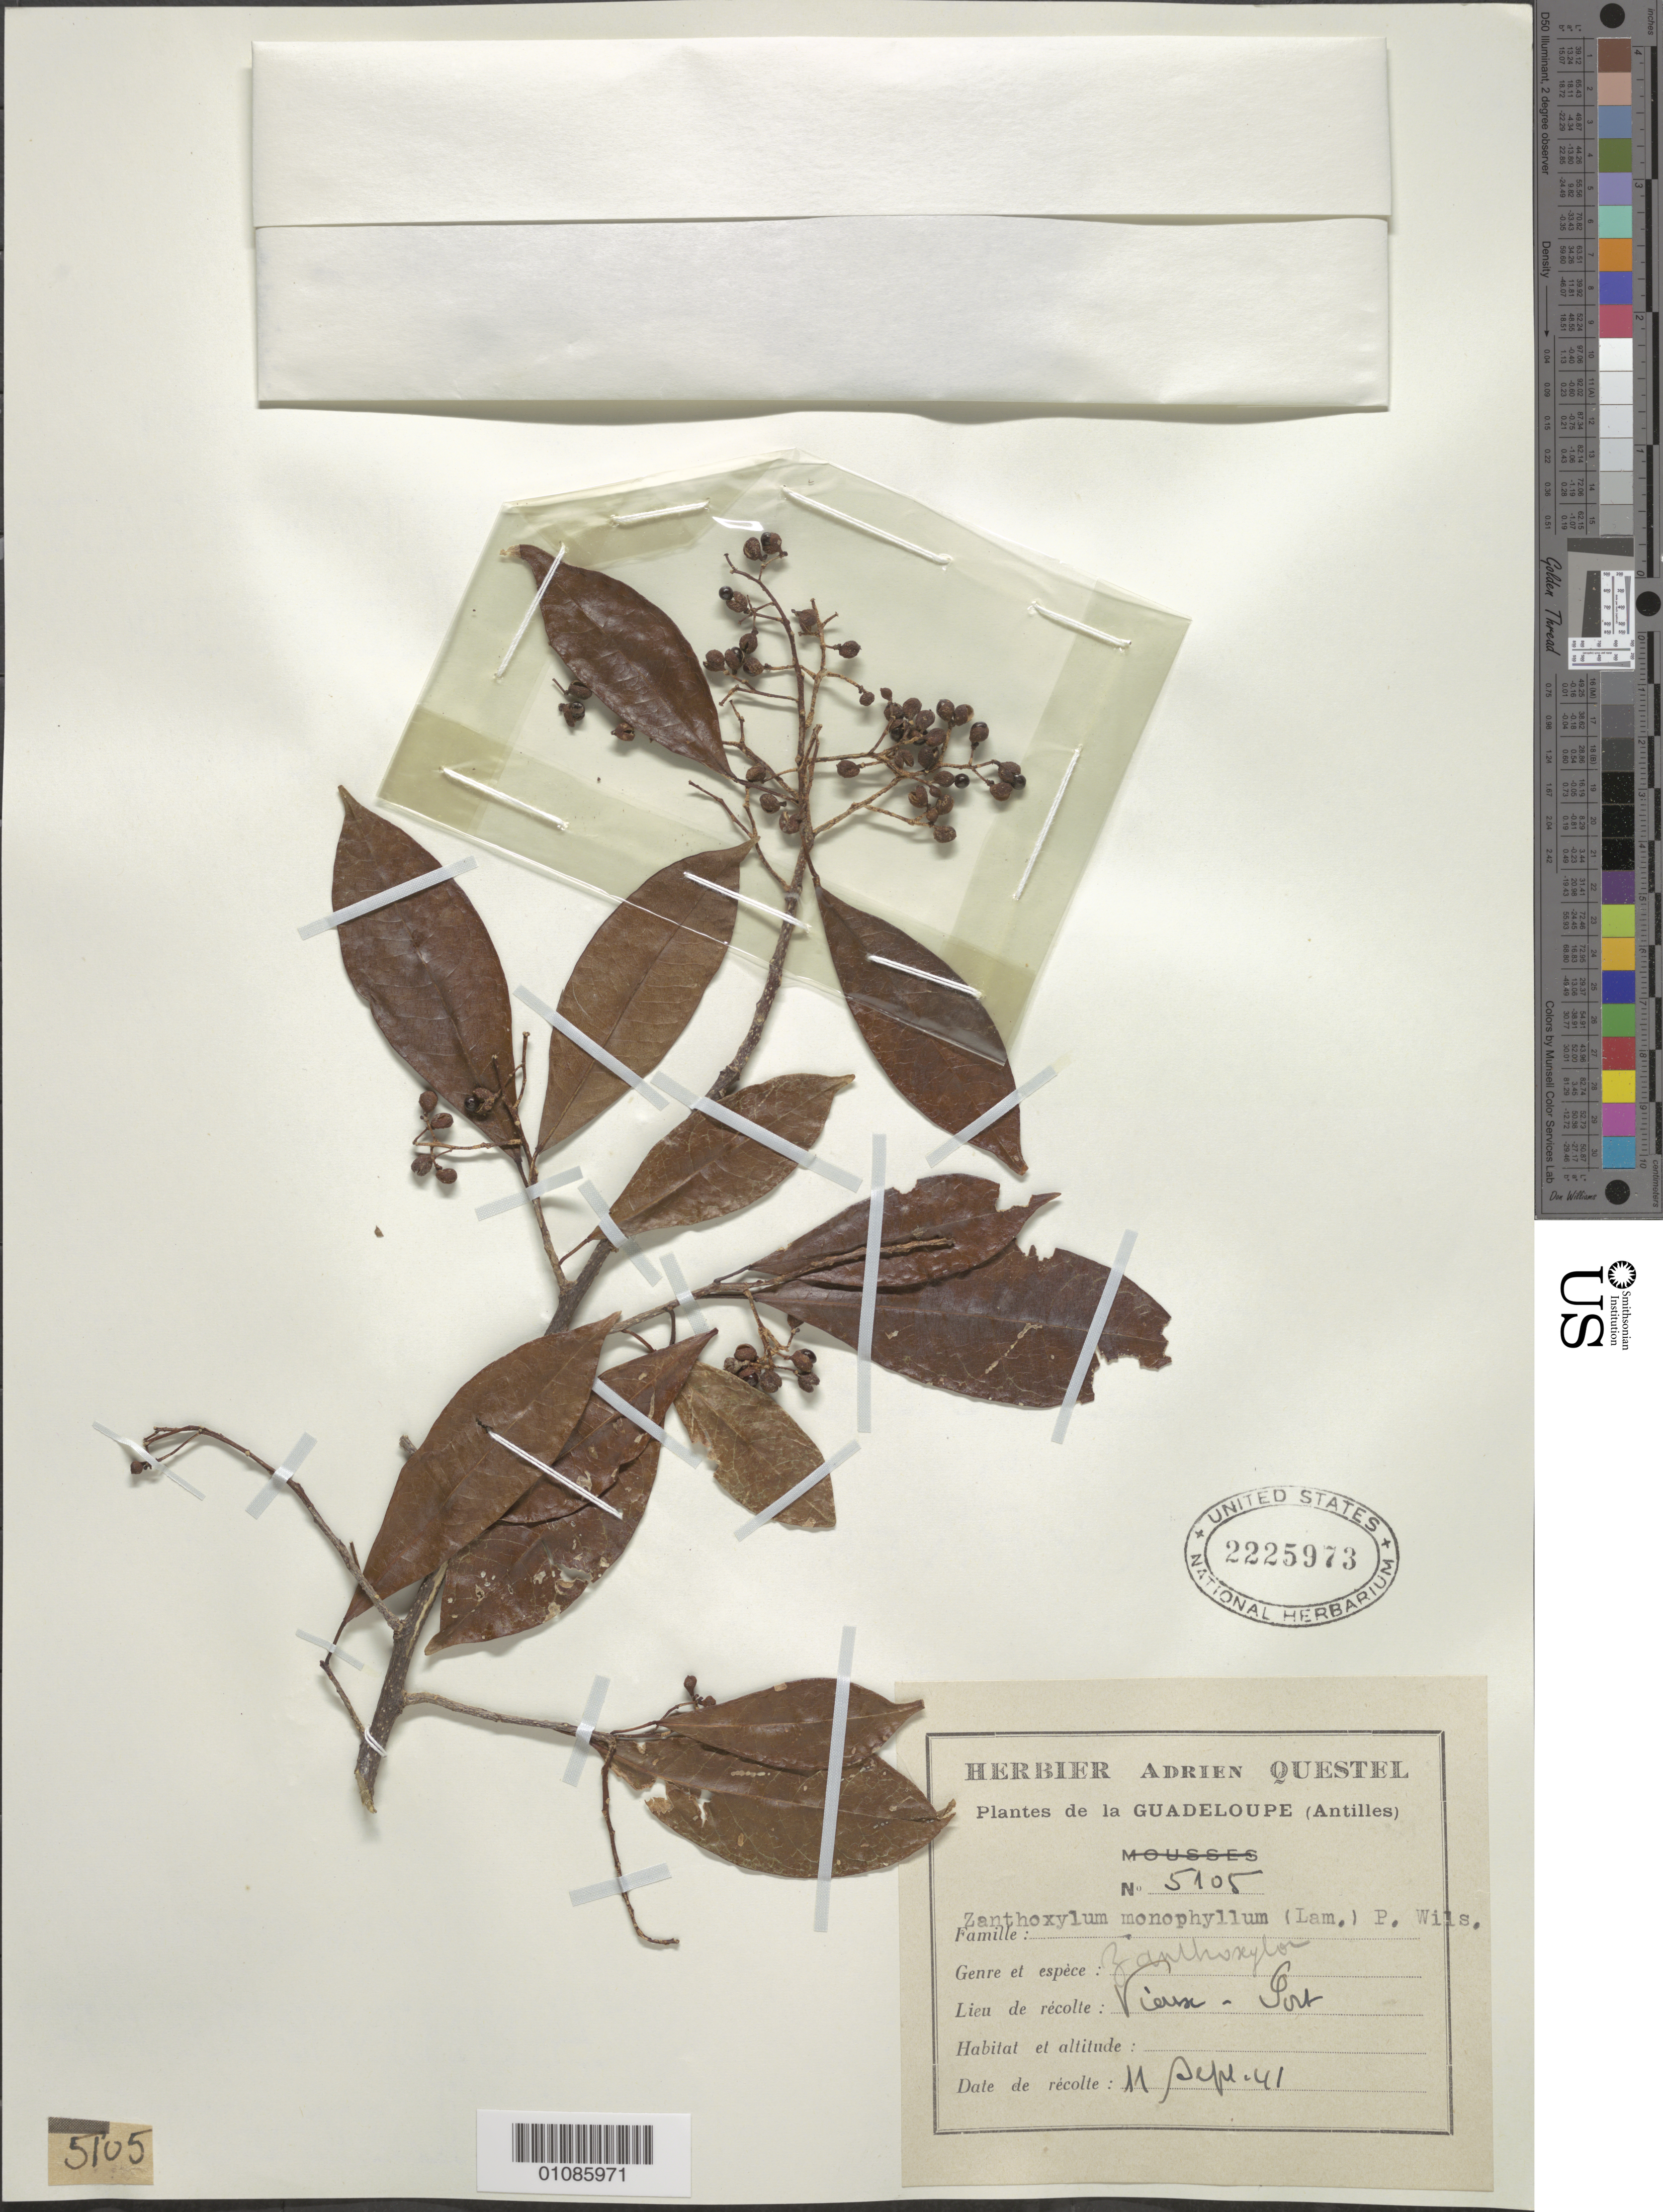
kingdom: Plantae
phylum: Tracheophyta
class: Magnoliopsida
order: Sapindales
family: Rutaceae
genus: Zanthoxylum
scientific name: Zanthoxylum monophyllum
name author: (Lam.) P. Wilson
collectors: A. Questel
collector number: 5105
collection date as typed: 11 Jul 1941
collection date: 1941-07-11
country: Guadeloupe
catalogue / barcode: US 2225973